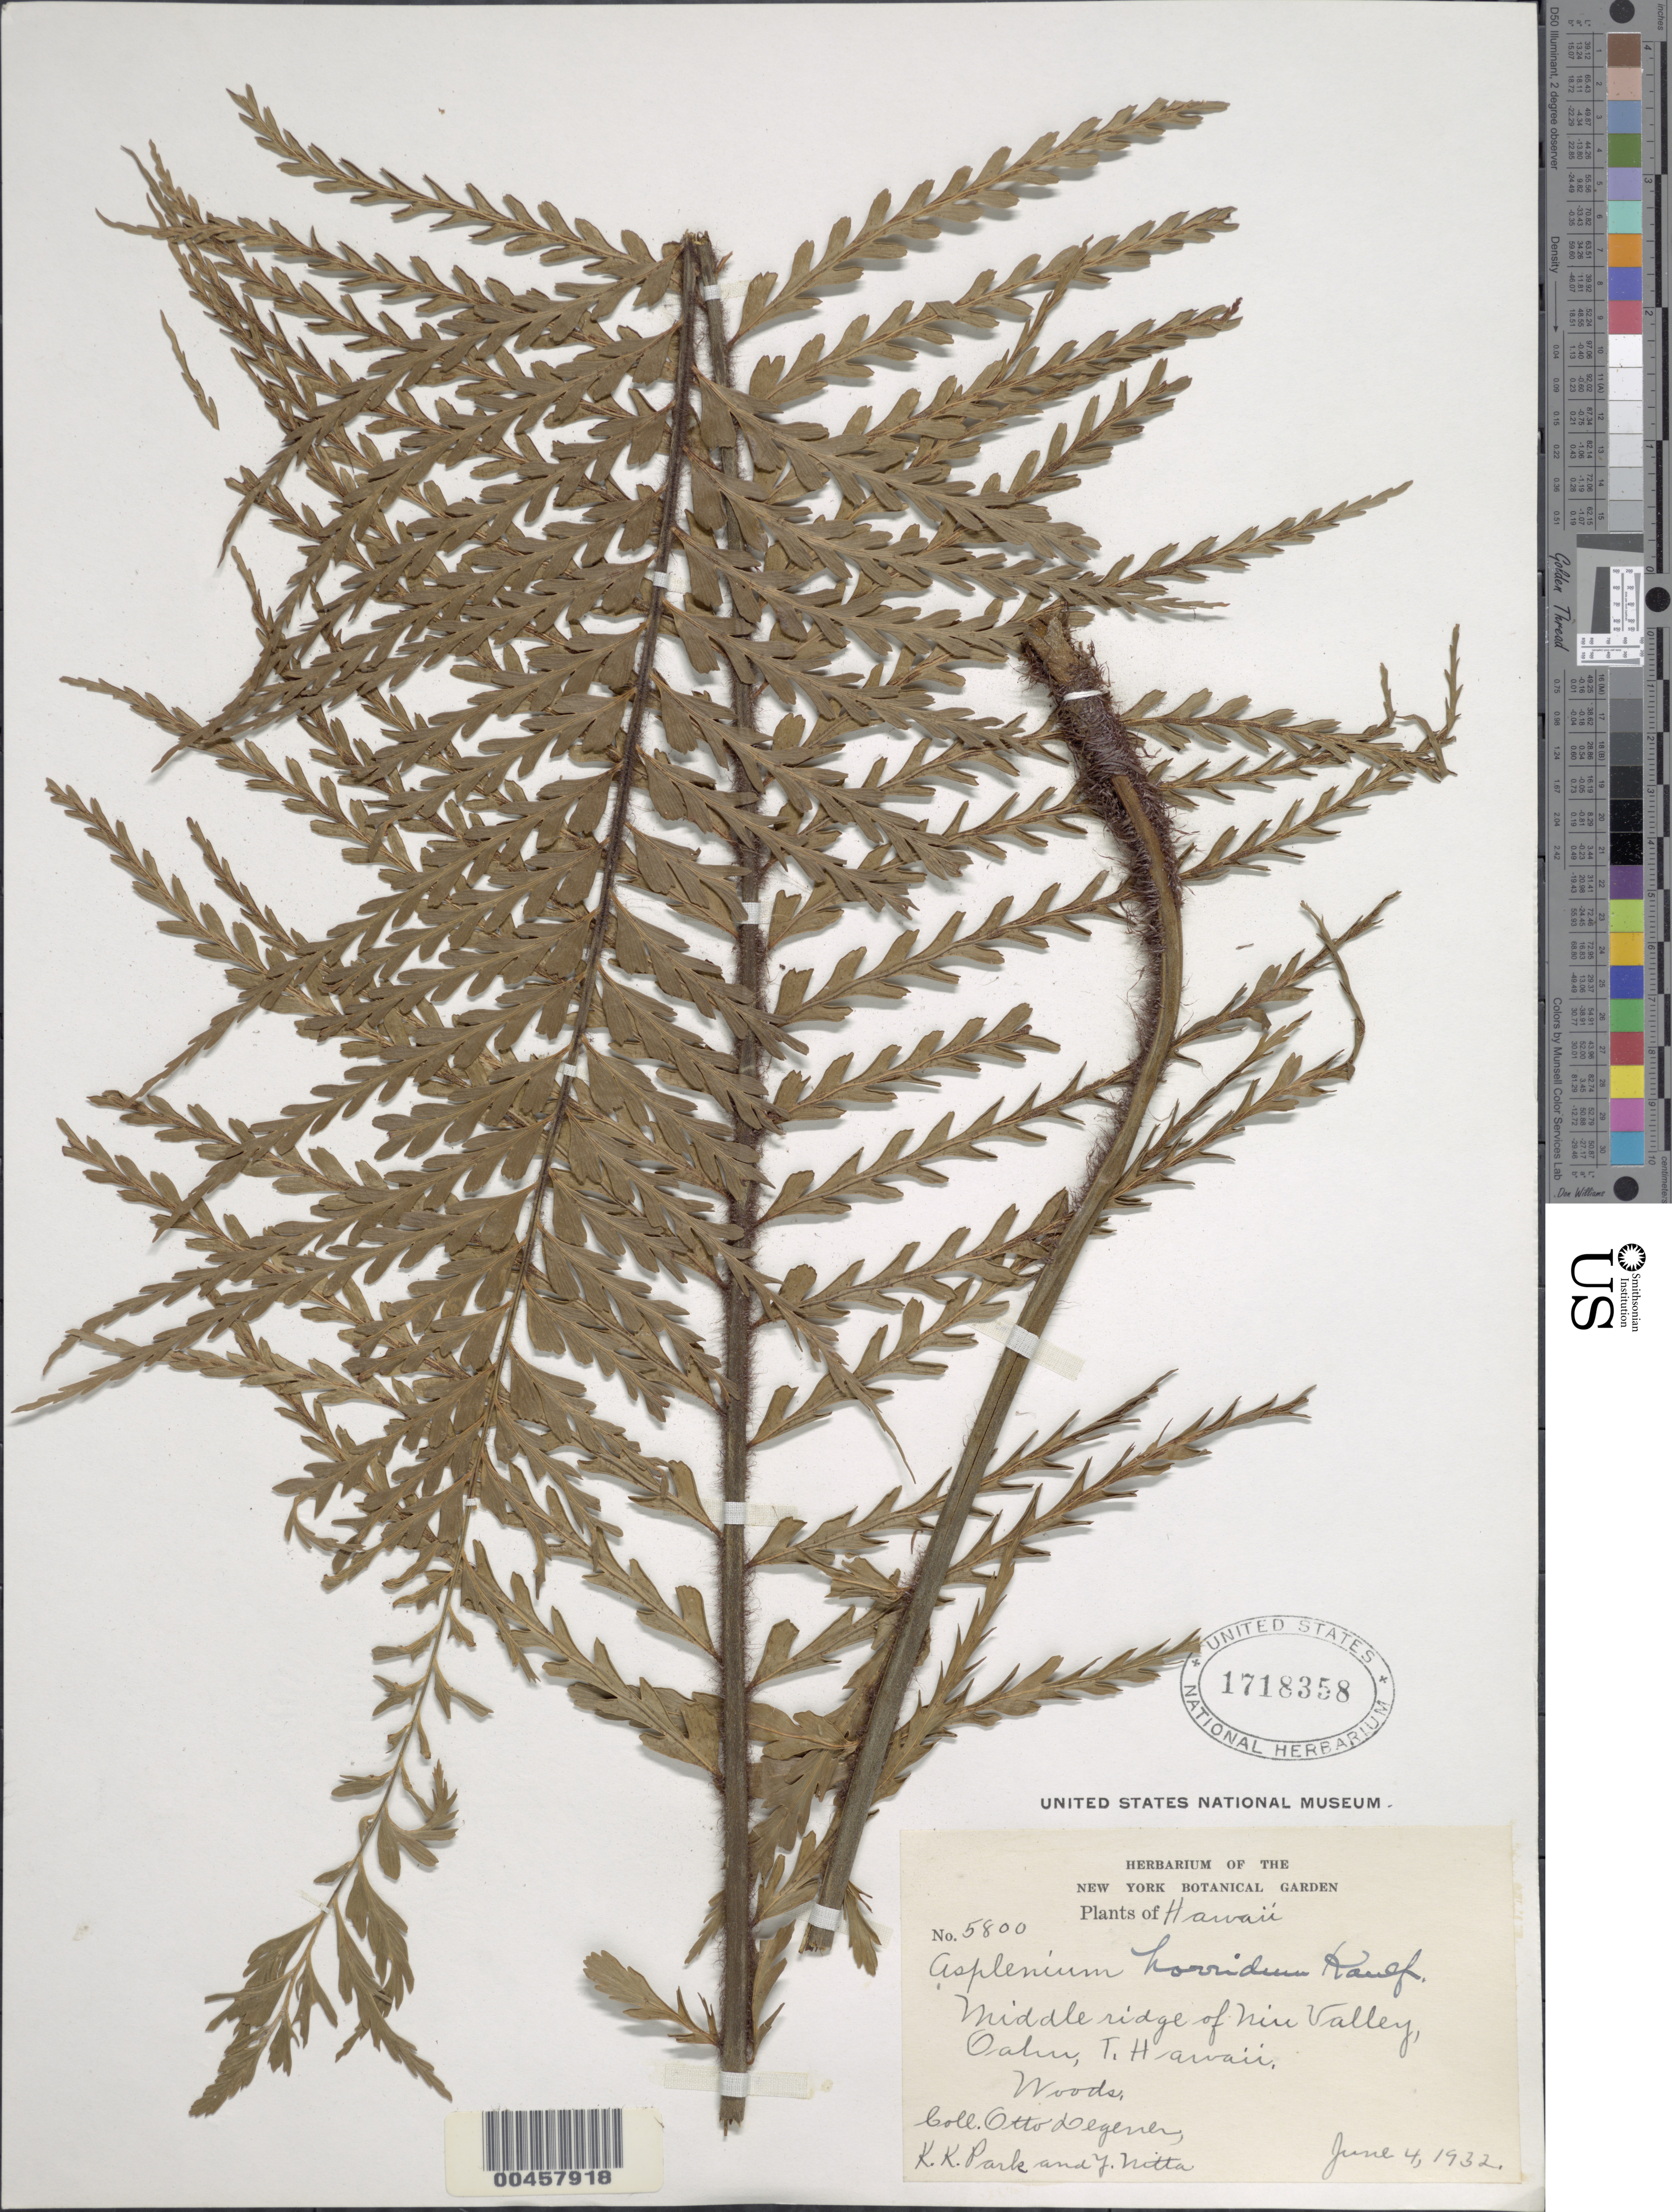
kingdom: Plantae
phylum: Tracheophyta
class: Polypodiopsida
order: Polypodiales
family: Aspleniaceae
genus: Asplenium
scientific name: Asplenium horridum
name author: Kaulf.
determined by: Salgado, A. E.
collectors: O. Degener, K. Park & Y. Nitta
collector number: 5800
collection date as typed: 4 Jun 1932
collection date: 1932-06-04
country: United States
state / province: Hawaii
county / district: Honolulu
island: Oahu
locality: Middle ridge of Niu Valley, Oahu, T. Hawaii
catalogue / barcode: US 1718358